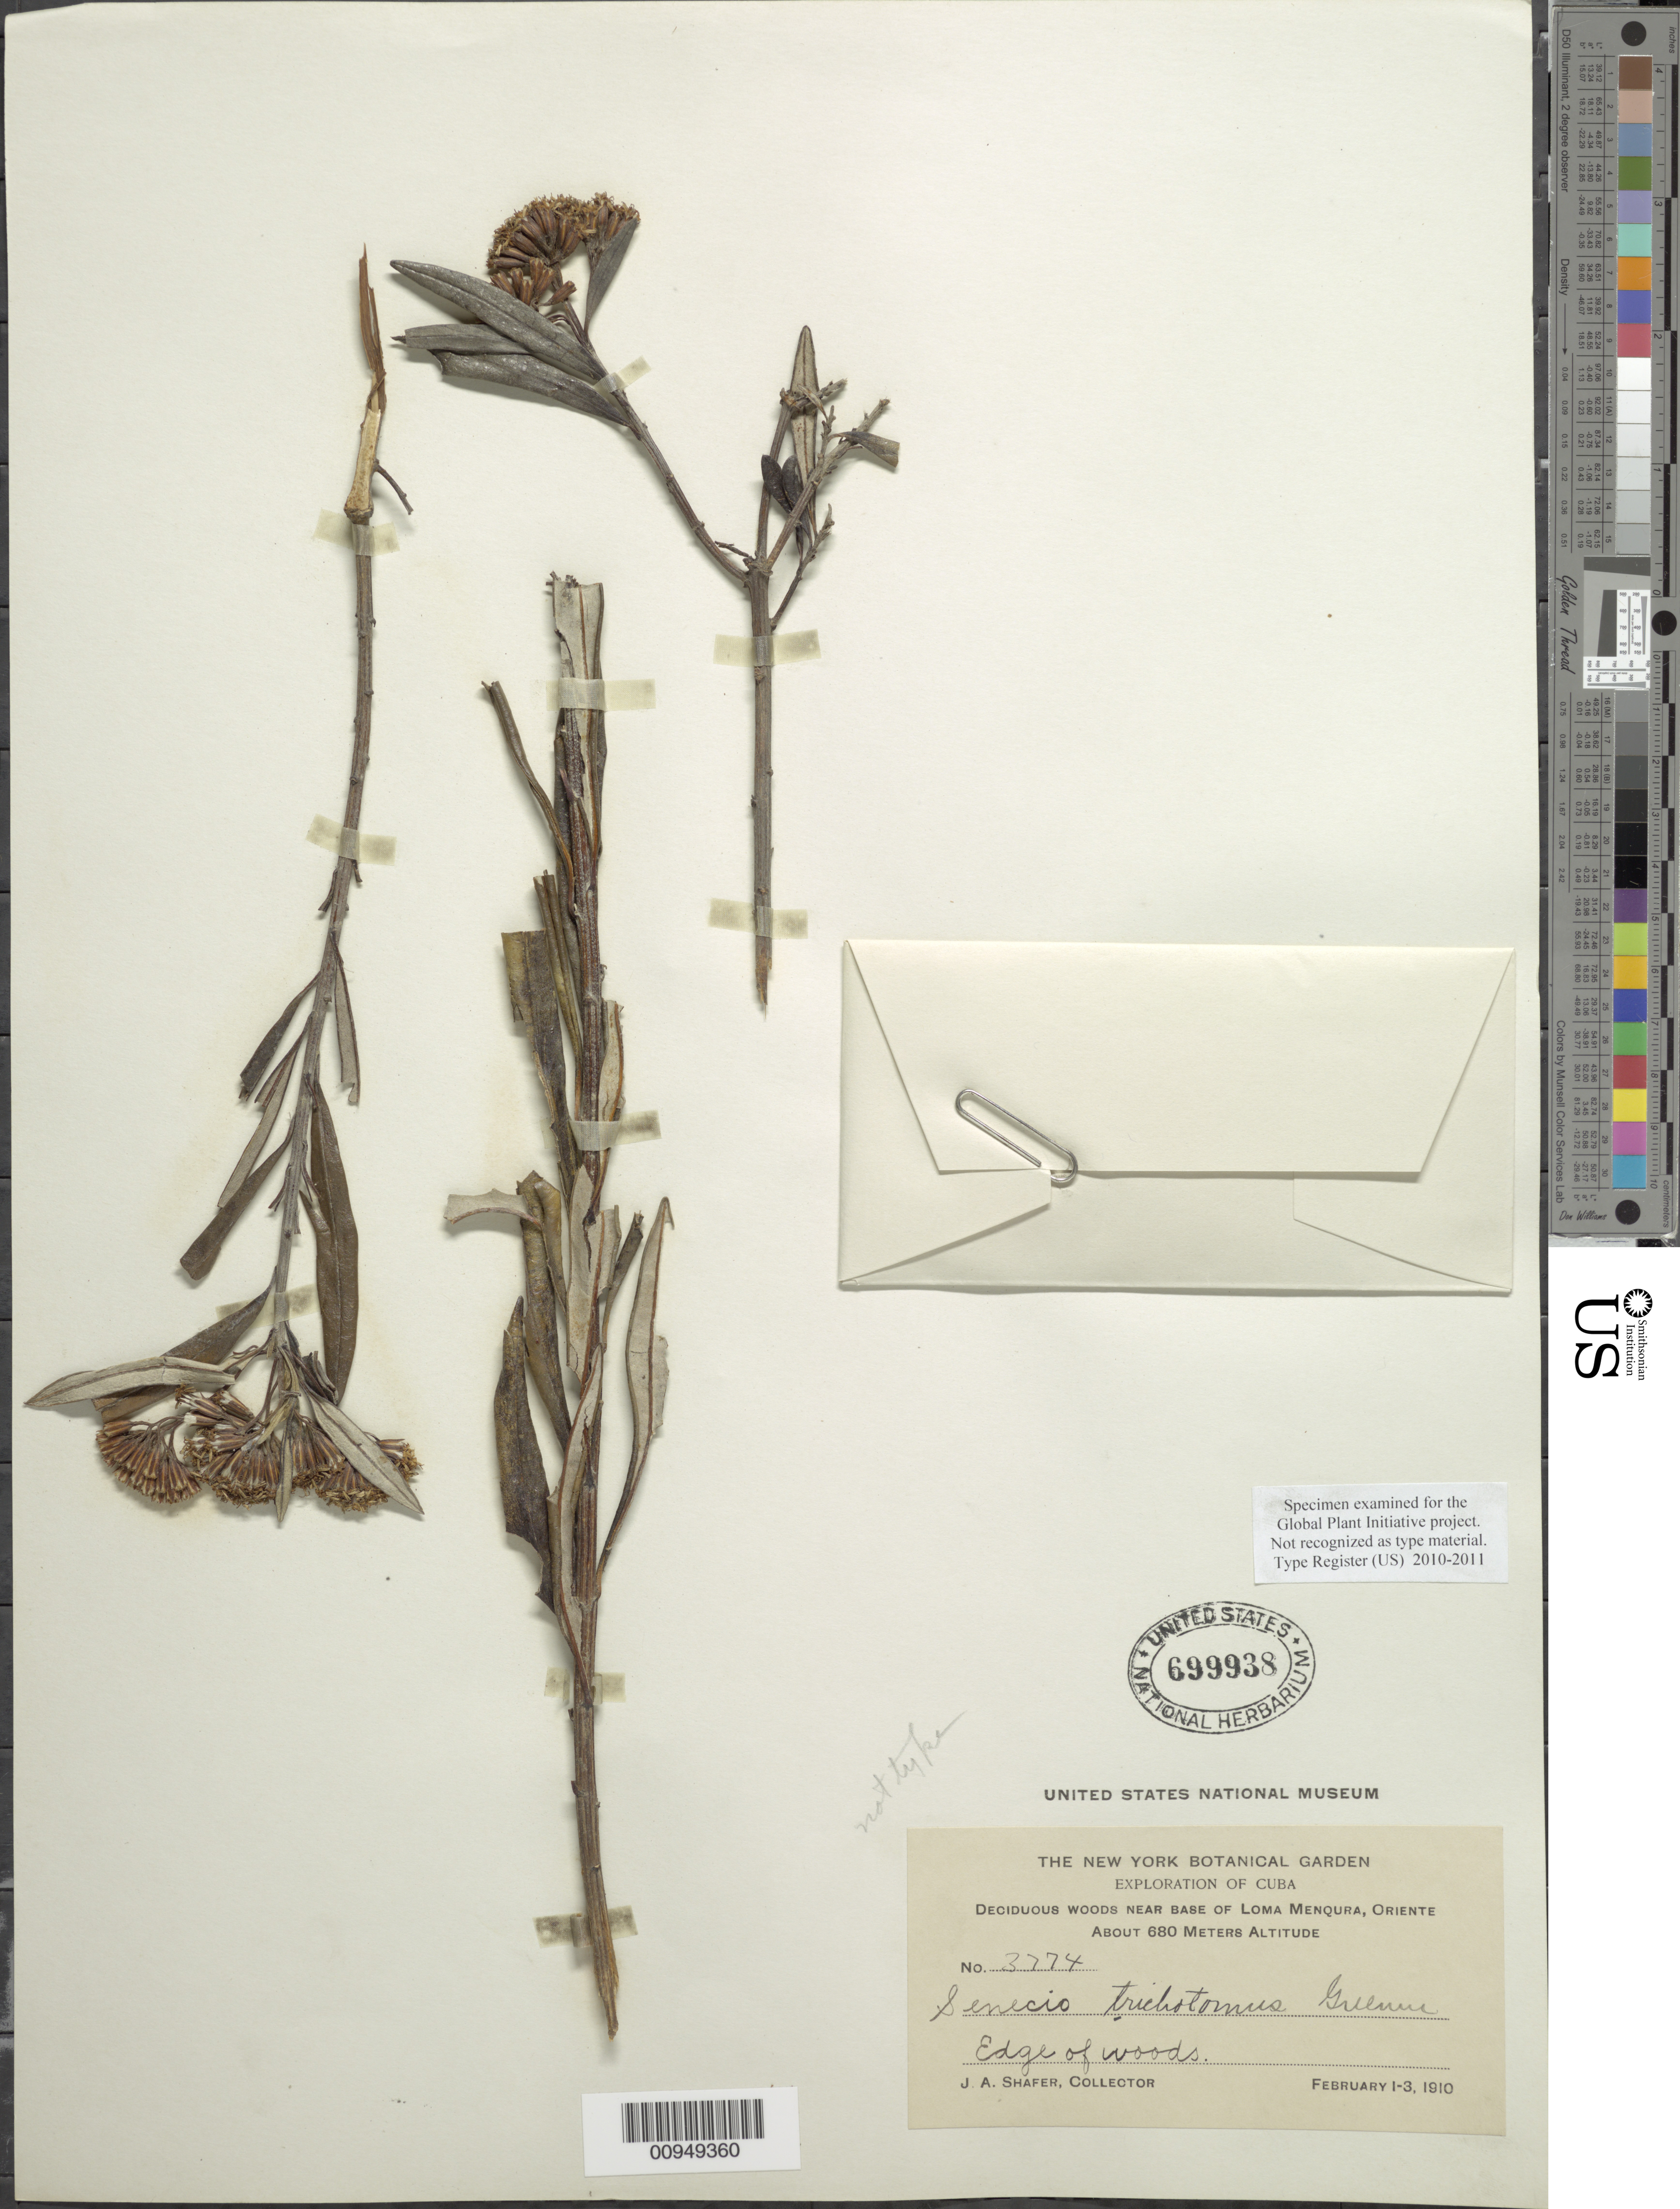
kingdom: Plantae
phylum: Tracheophyta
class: Magnoliopsida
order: Asterales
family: Asteraceae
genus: Senecio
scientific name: Senecio trichotomus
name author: Greenm.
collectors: J. A. Shafer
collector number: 3774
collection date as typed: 01 Feb 1910 to 03 Feb 1910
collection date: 1910-02-01/1910-02-03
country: Cuba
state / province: Oriente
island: Cuba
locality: Woods near base of Loma Menqura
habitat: Edge of deciduous woods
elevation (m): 680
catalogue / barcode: US 699938